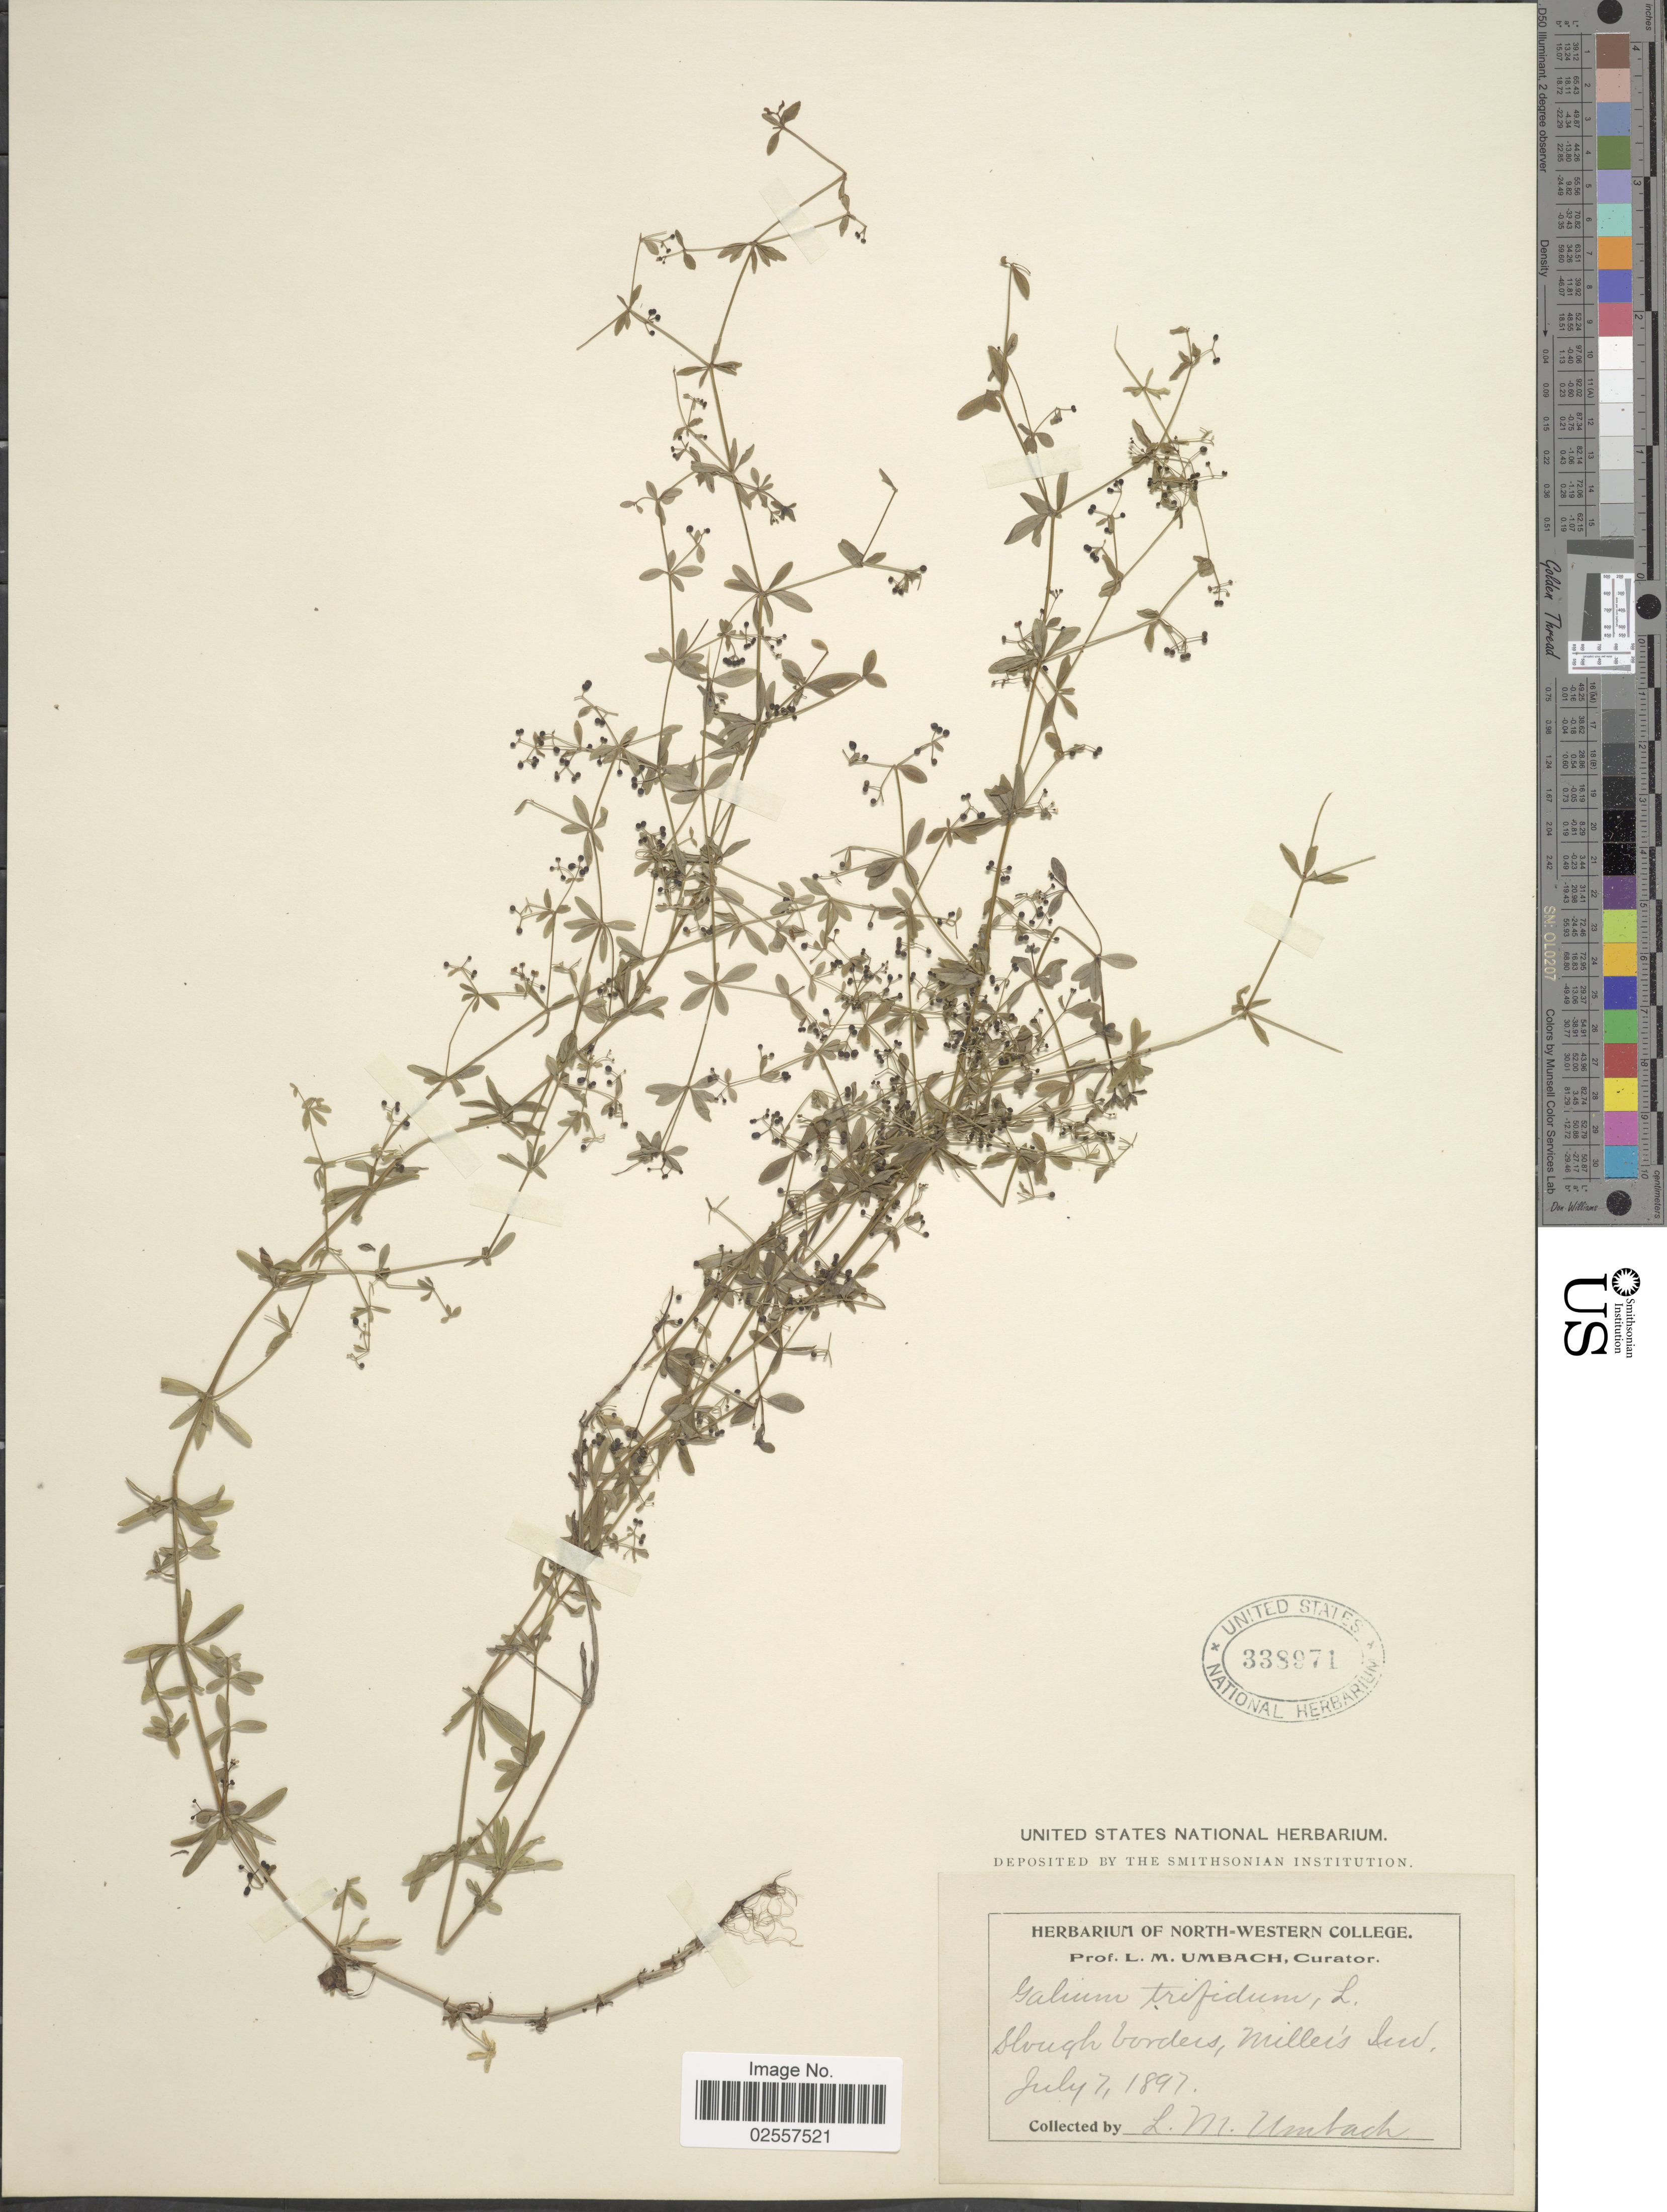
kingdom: Plantae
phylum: Tracheophyta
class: Magnoliopsida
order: Gentianales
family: Rubiaceae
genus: Galium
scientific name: Galium claytoni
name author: Michx.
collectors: L. M. Umbach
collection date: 1897-07-07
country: United States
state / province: Indiana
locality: Slough borders, Miller's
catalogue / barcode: US 338971